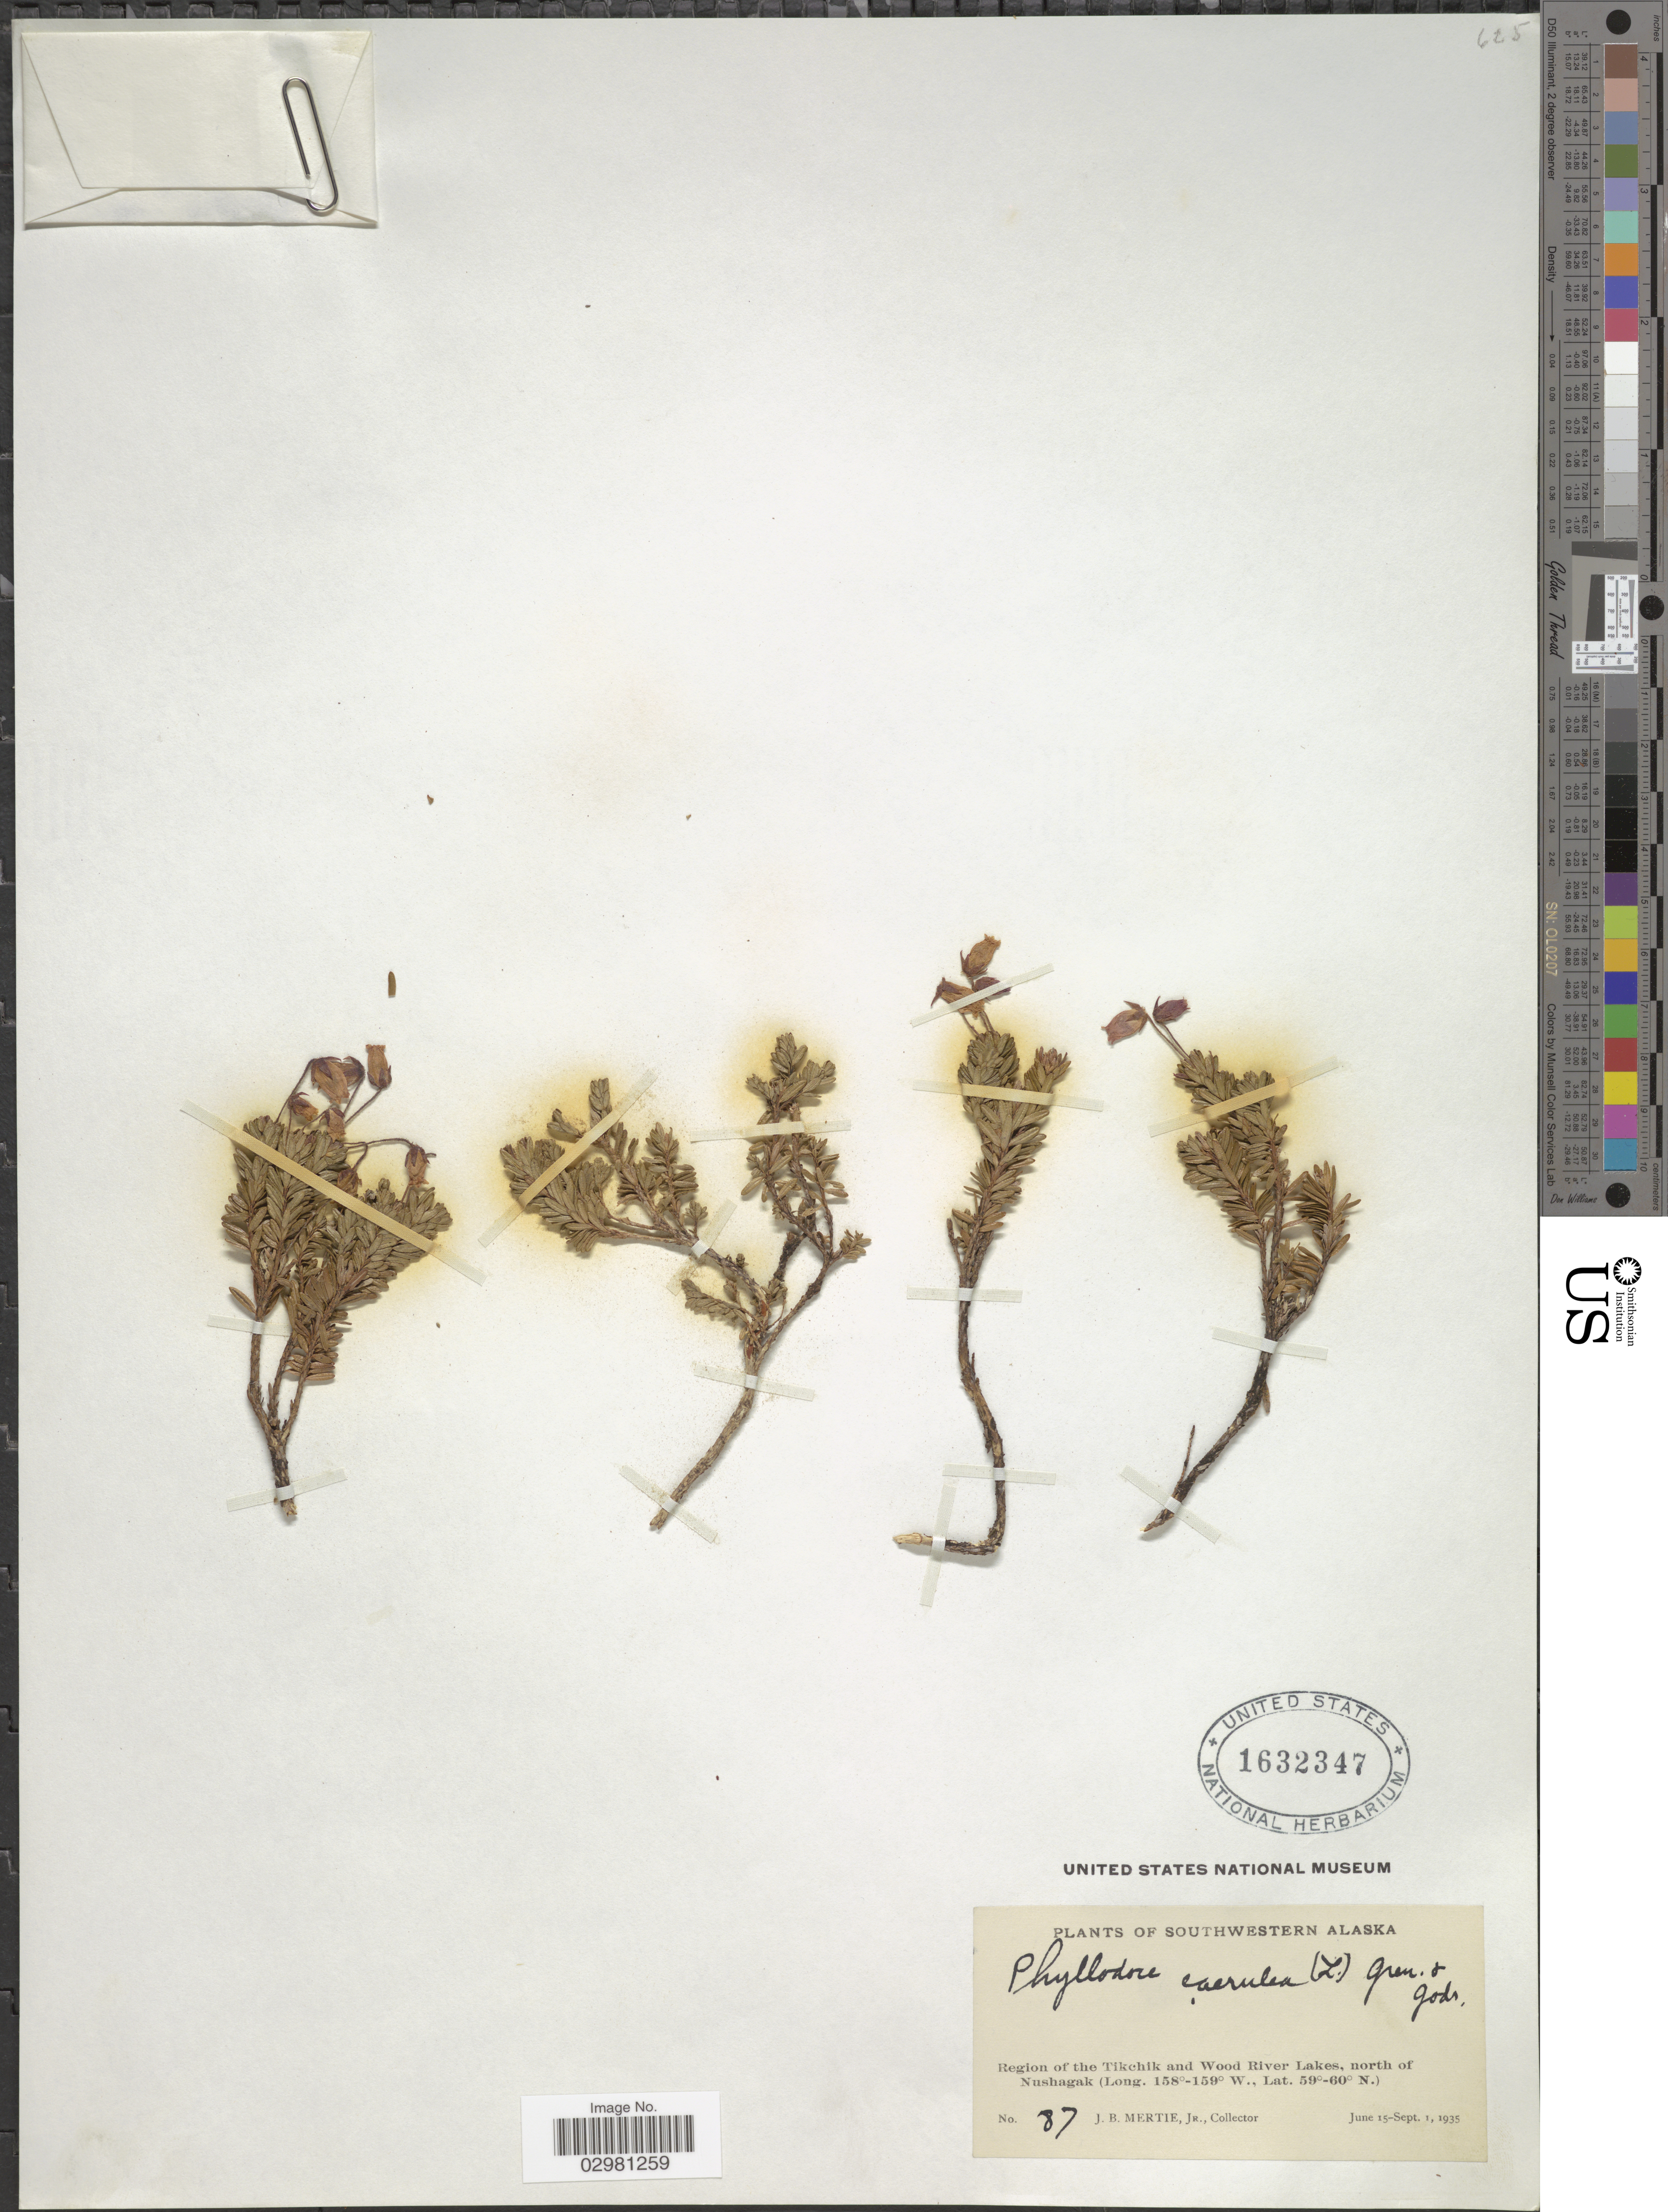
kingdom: Plantae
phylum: Tracheophyta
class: Magnoliopsida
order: Ericales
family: Ericaceae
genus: Phyllodoce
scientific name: Phyllodoce caerulea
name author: (L.) Bab.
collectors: J. Mertie Jr.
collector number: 87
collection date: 1935-06-15/1935-09-01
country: United States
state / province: Alaska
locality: Southwestern Alaska, Region of the Tikchik and Wood River Lakes, north of Nushagak.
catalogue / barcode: US 1632347